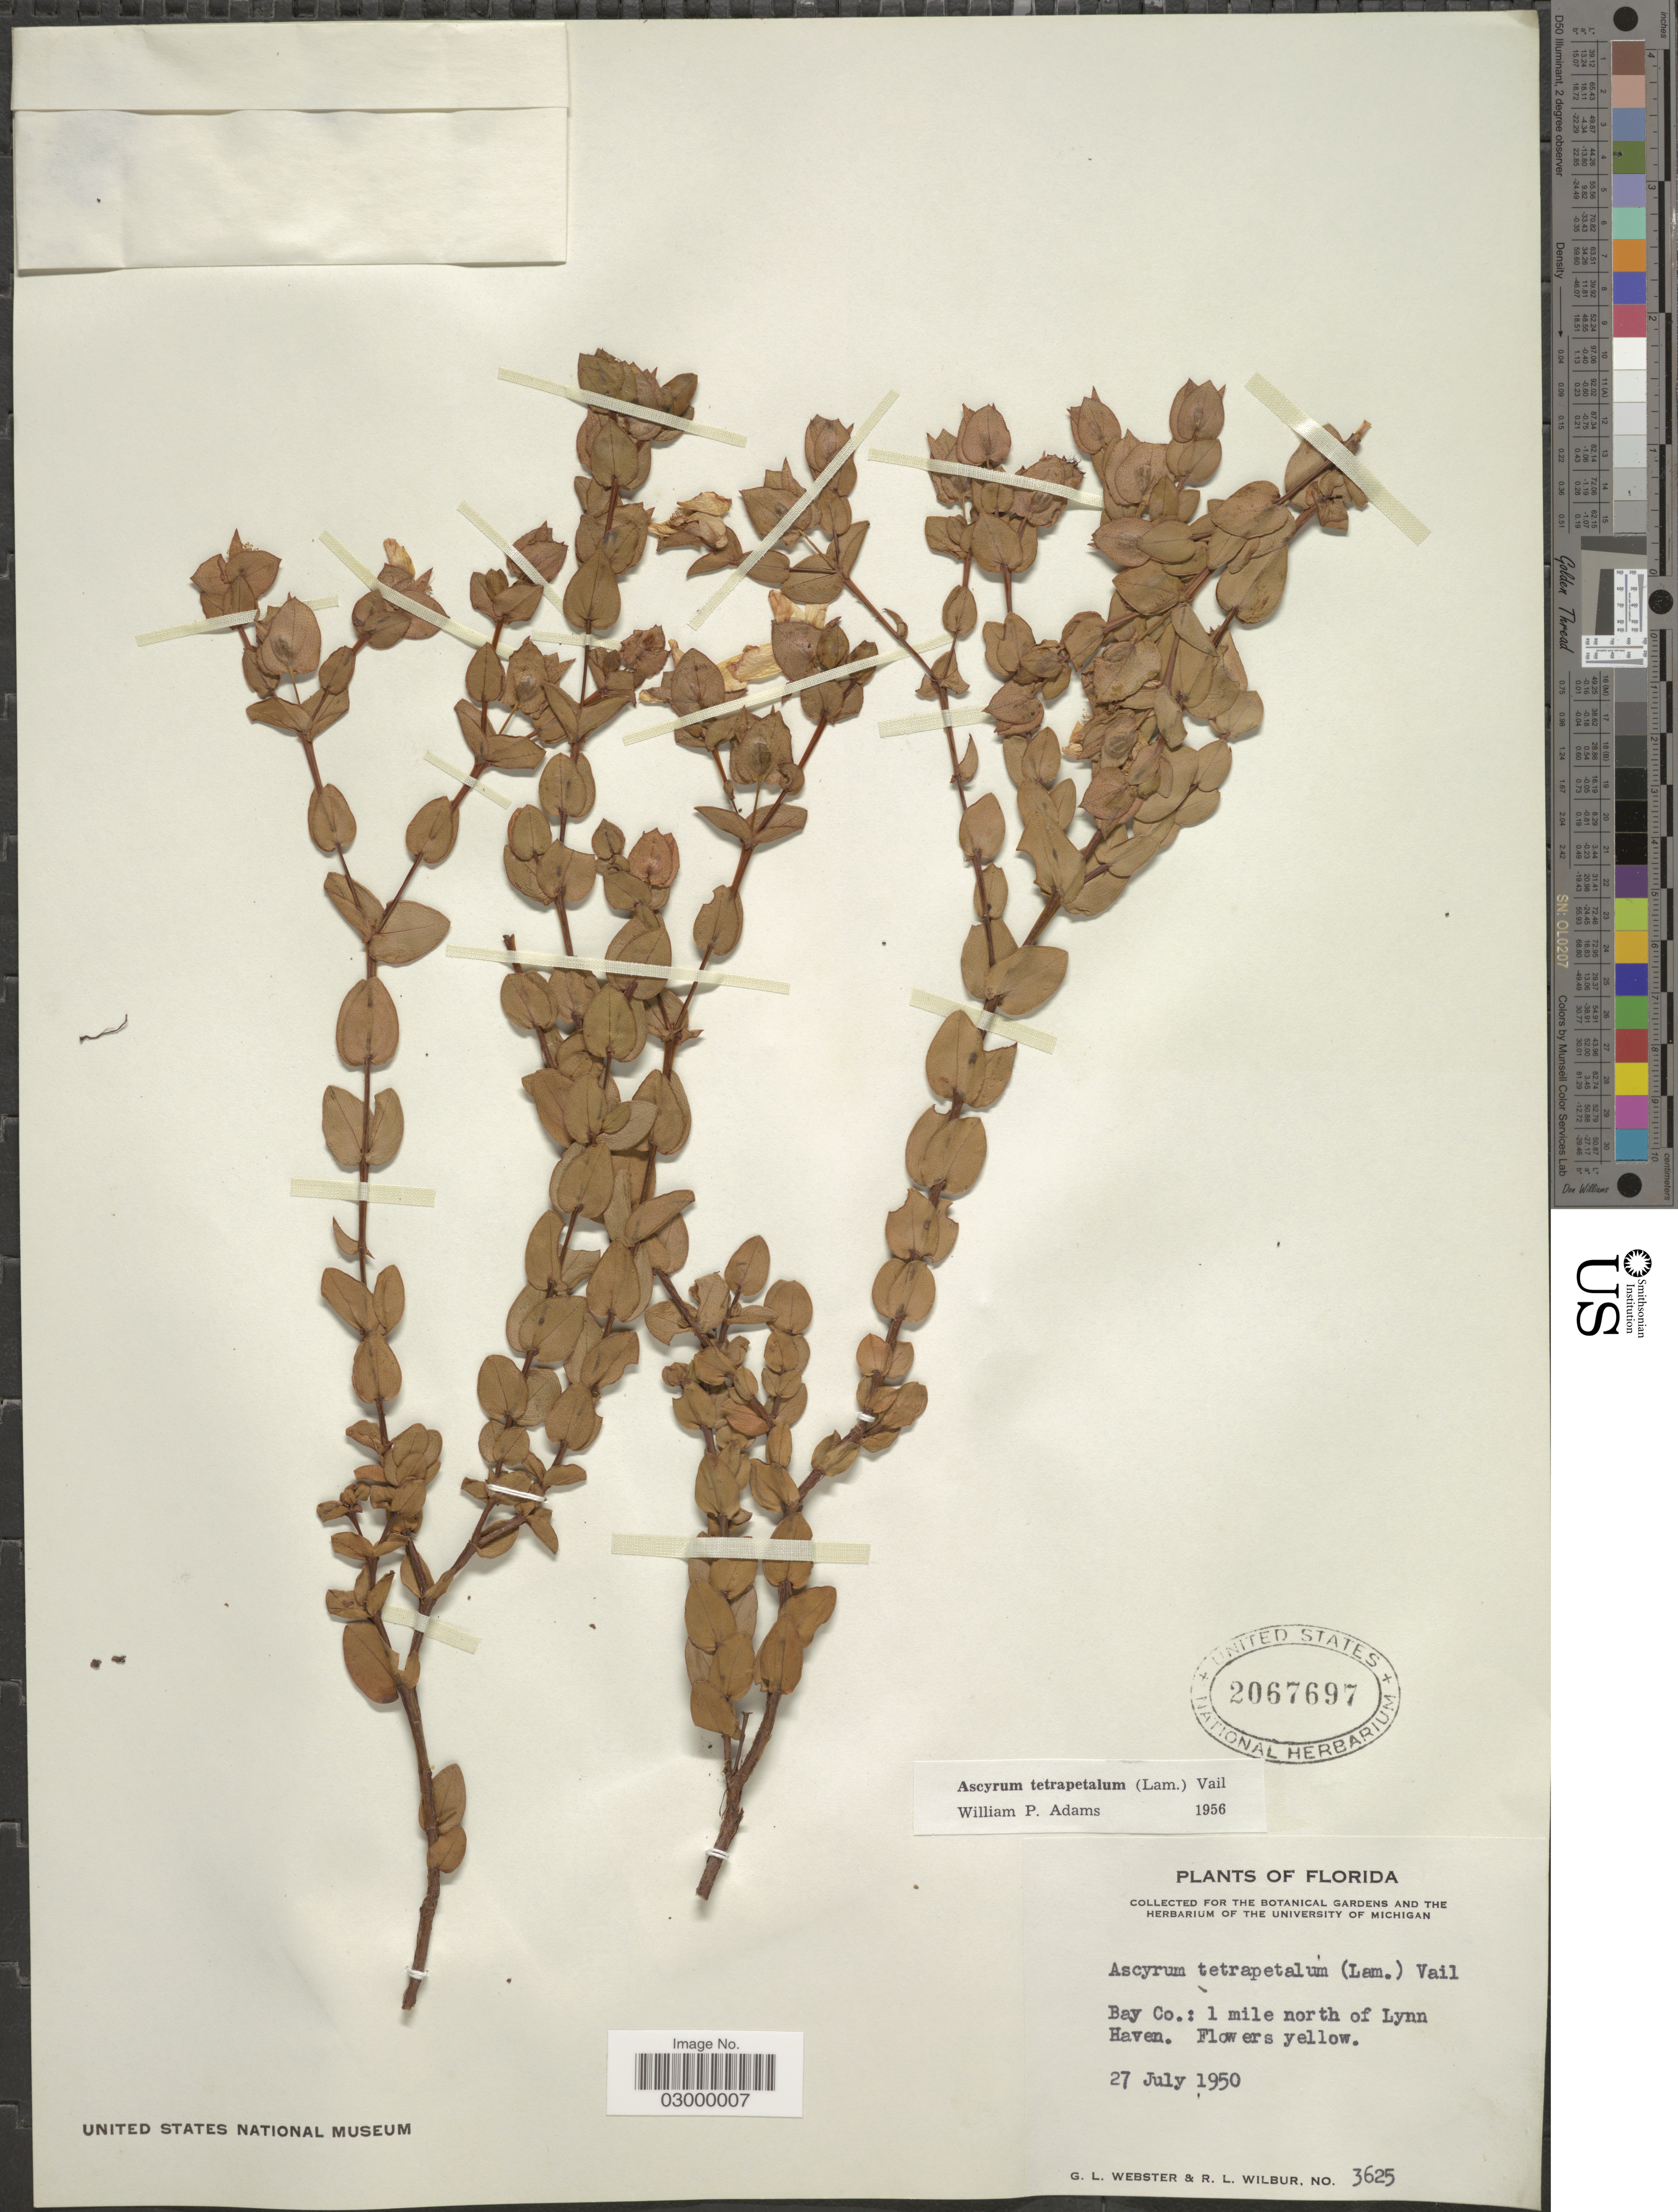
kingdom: Plantae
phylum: Tracheophyta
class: Magnoliopsida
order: Malpighiales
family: Hypericaceae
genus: Hypericum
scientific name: Hypericum tetrapetalum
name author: Lam.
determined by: Strong, Mark T., (BOT), Smithsonian Institution - National Museum of Natural History (UNITED STATES)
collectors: G. L. Webster & R. L. Wilbur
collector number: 3625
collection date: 1950-07-27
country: United States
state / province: Florida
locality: Bay Co.: 1 mile north of Lynn Haven.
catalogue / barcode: US 2067697